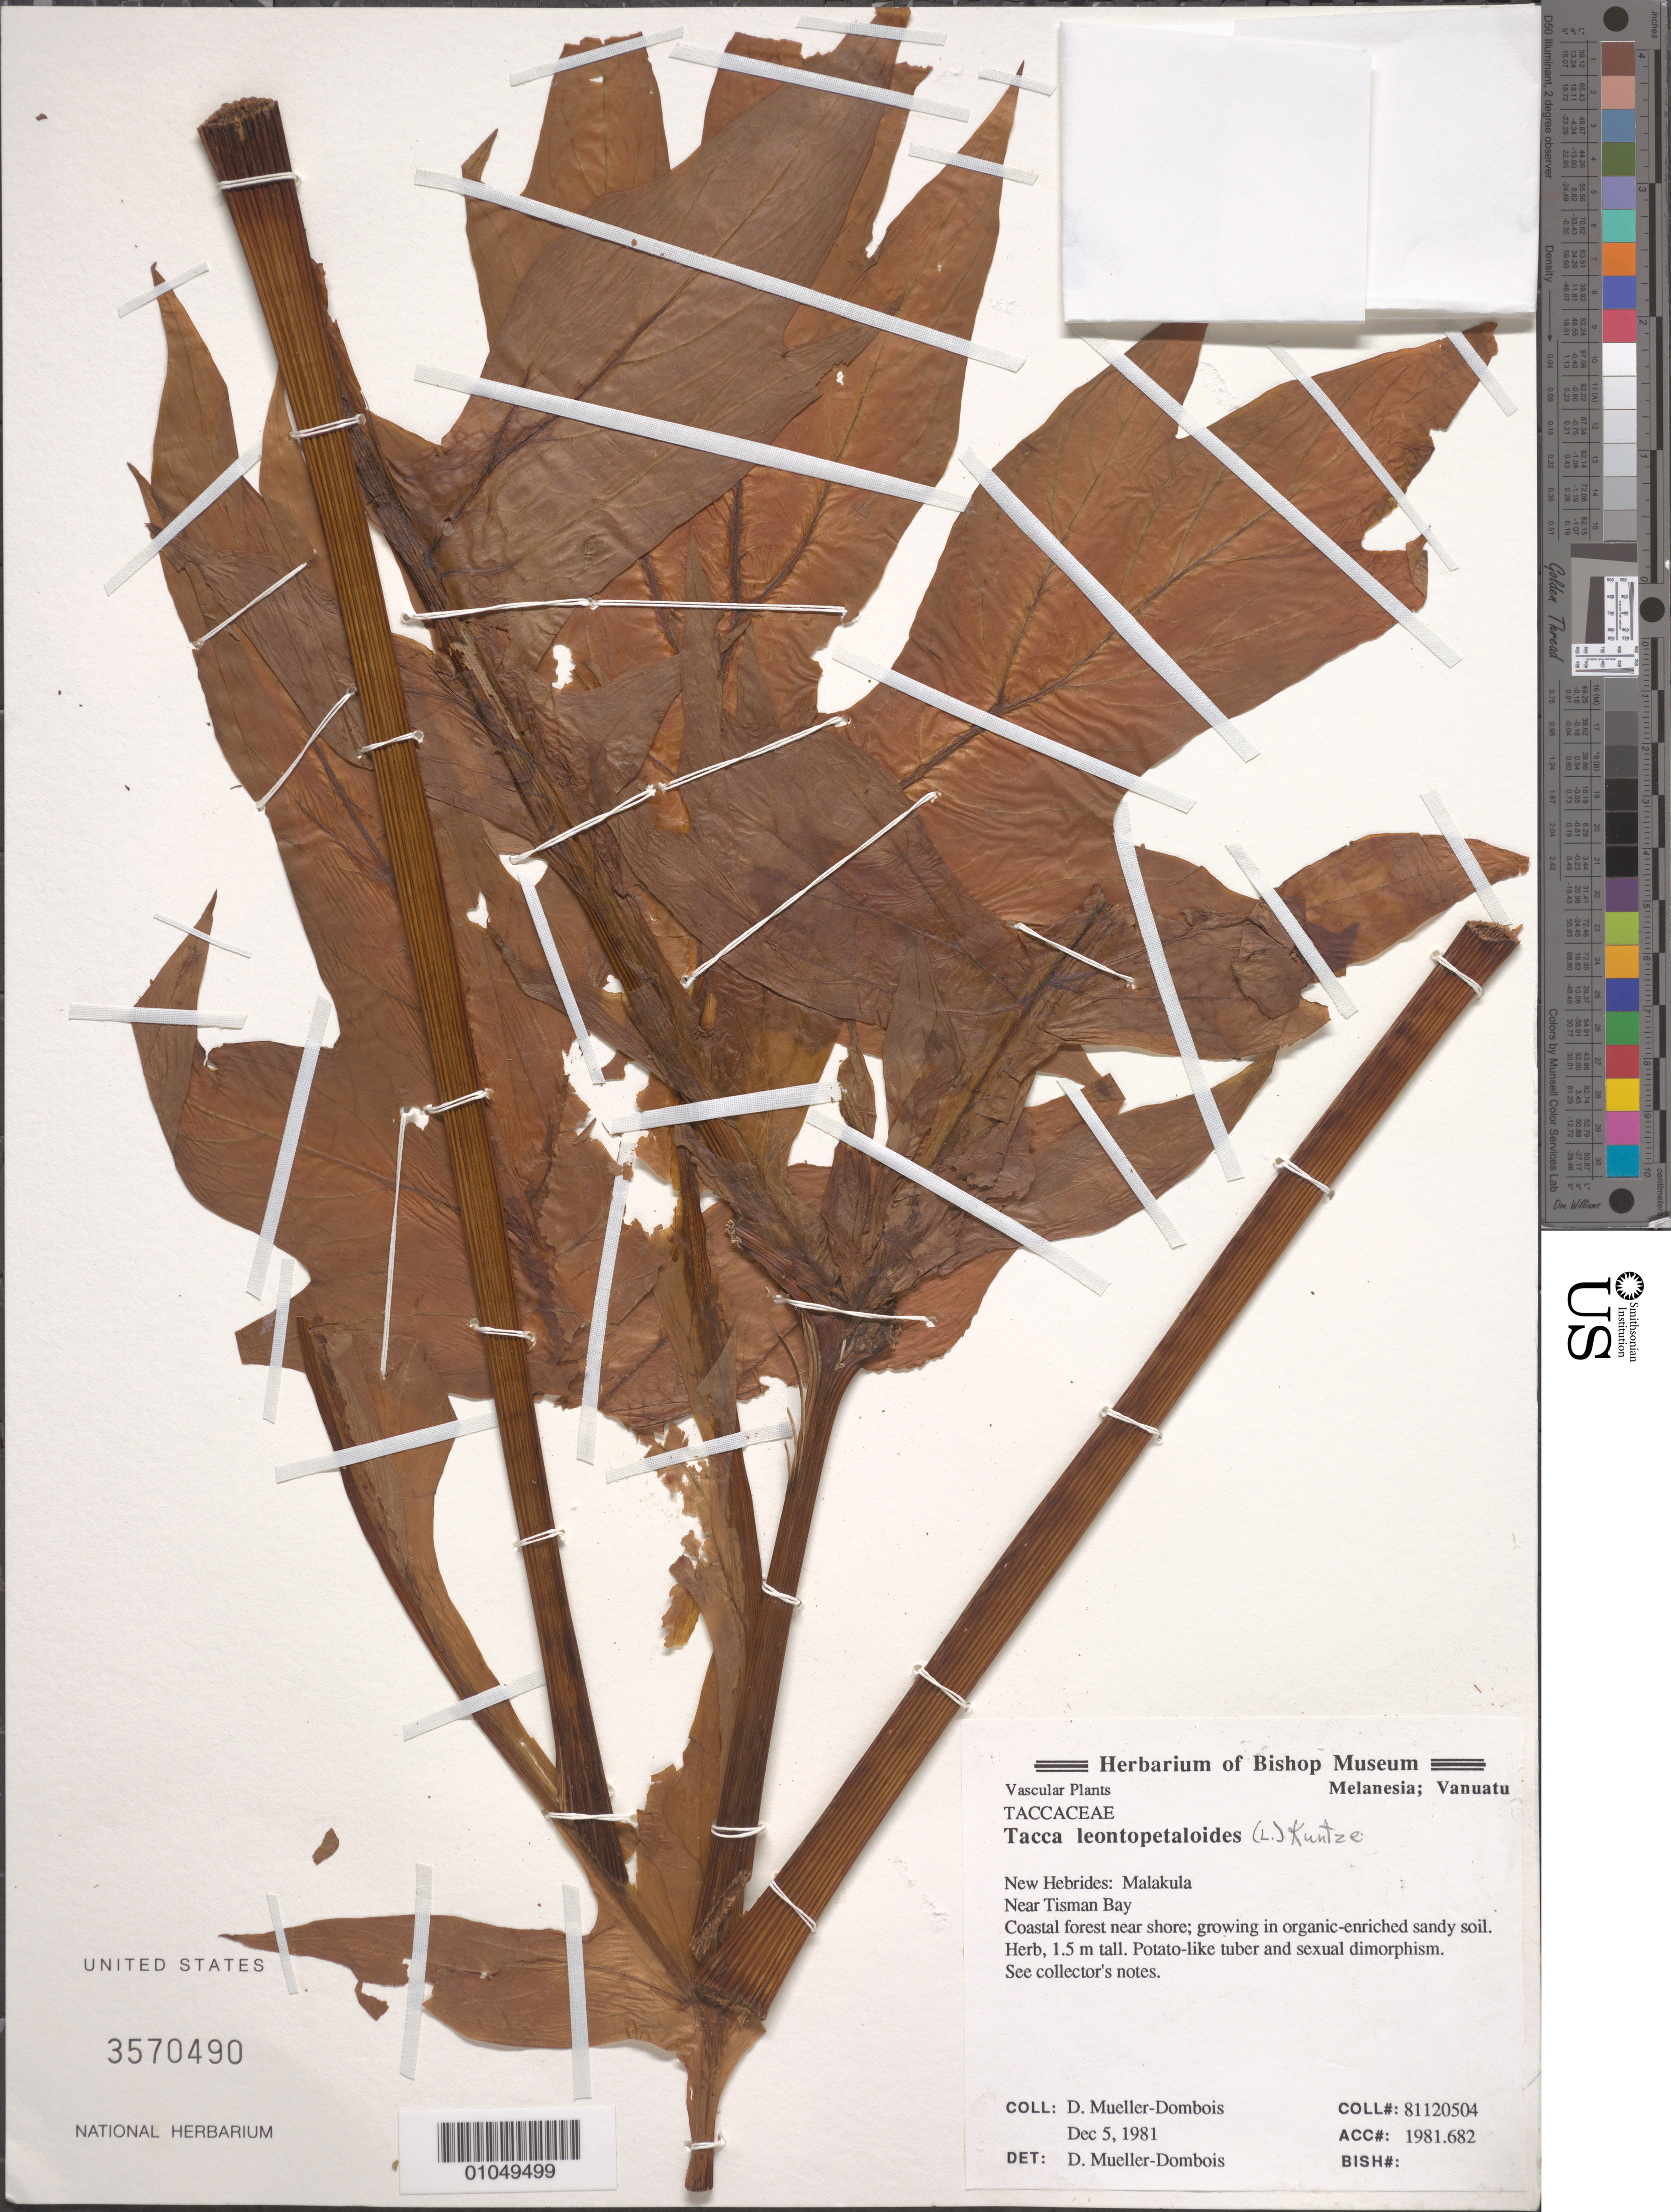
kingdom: Plantae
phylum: Tracheophyta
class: Liliopsida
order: Dioscoreales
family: Dioscoreaceae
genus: Tacca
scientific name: Tacca leontopetaloides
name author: (L.) Kuntze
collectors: D. Mueller-Dombois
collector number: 81120504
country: Vanuatu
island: Malakula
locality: near Tisman Bay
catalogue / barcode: US 3570490